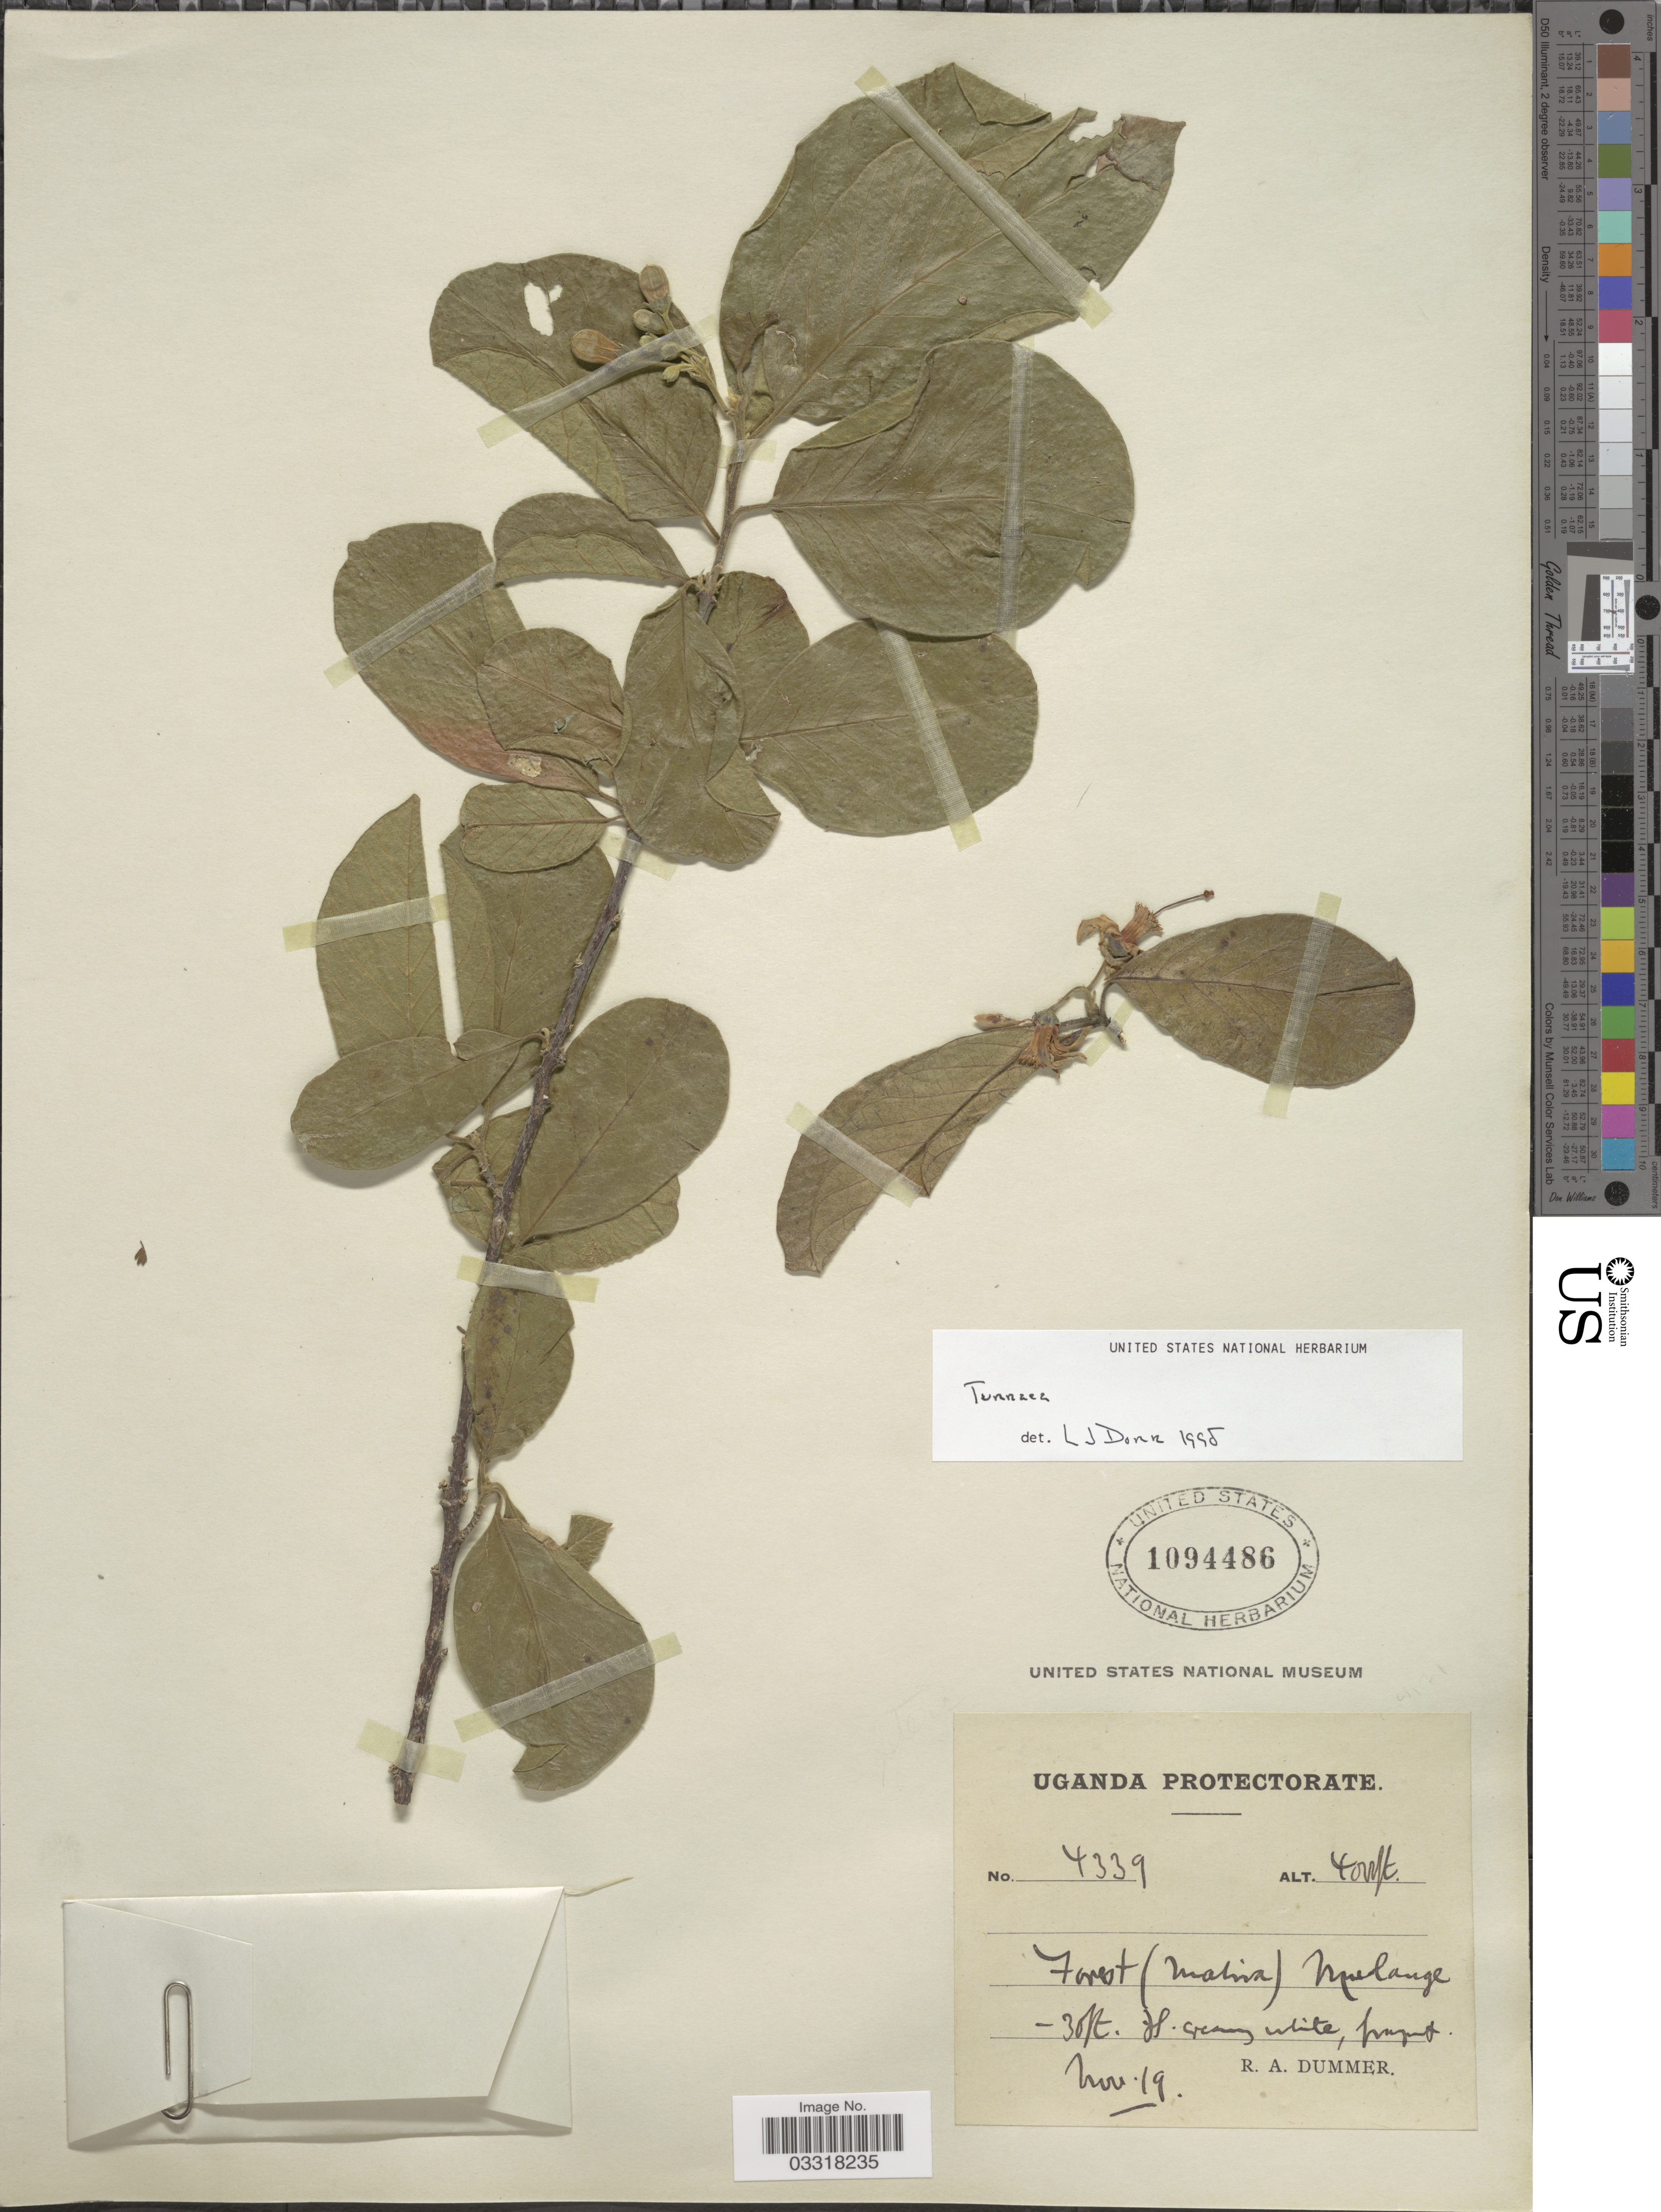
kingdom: Plantae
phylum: Tracheophyta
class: Magnoliopsida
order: Sapindales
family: Meliaceae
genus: Turraea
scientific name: Turraea sp.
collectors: R. Dümmer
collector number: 4339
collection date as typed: Transcribed d/m/y: /11/19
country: Uganda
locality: Uganda Protectorate. Forest (Mabira) Mulange.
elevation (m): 1219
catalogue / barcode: US 1094486